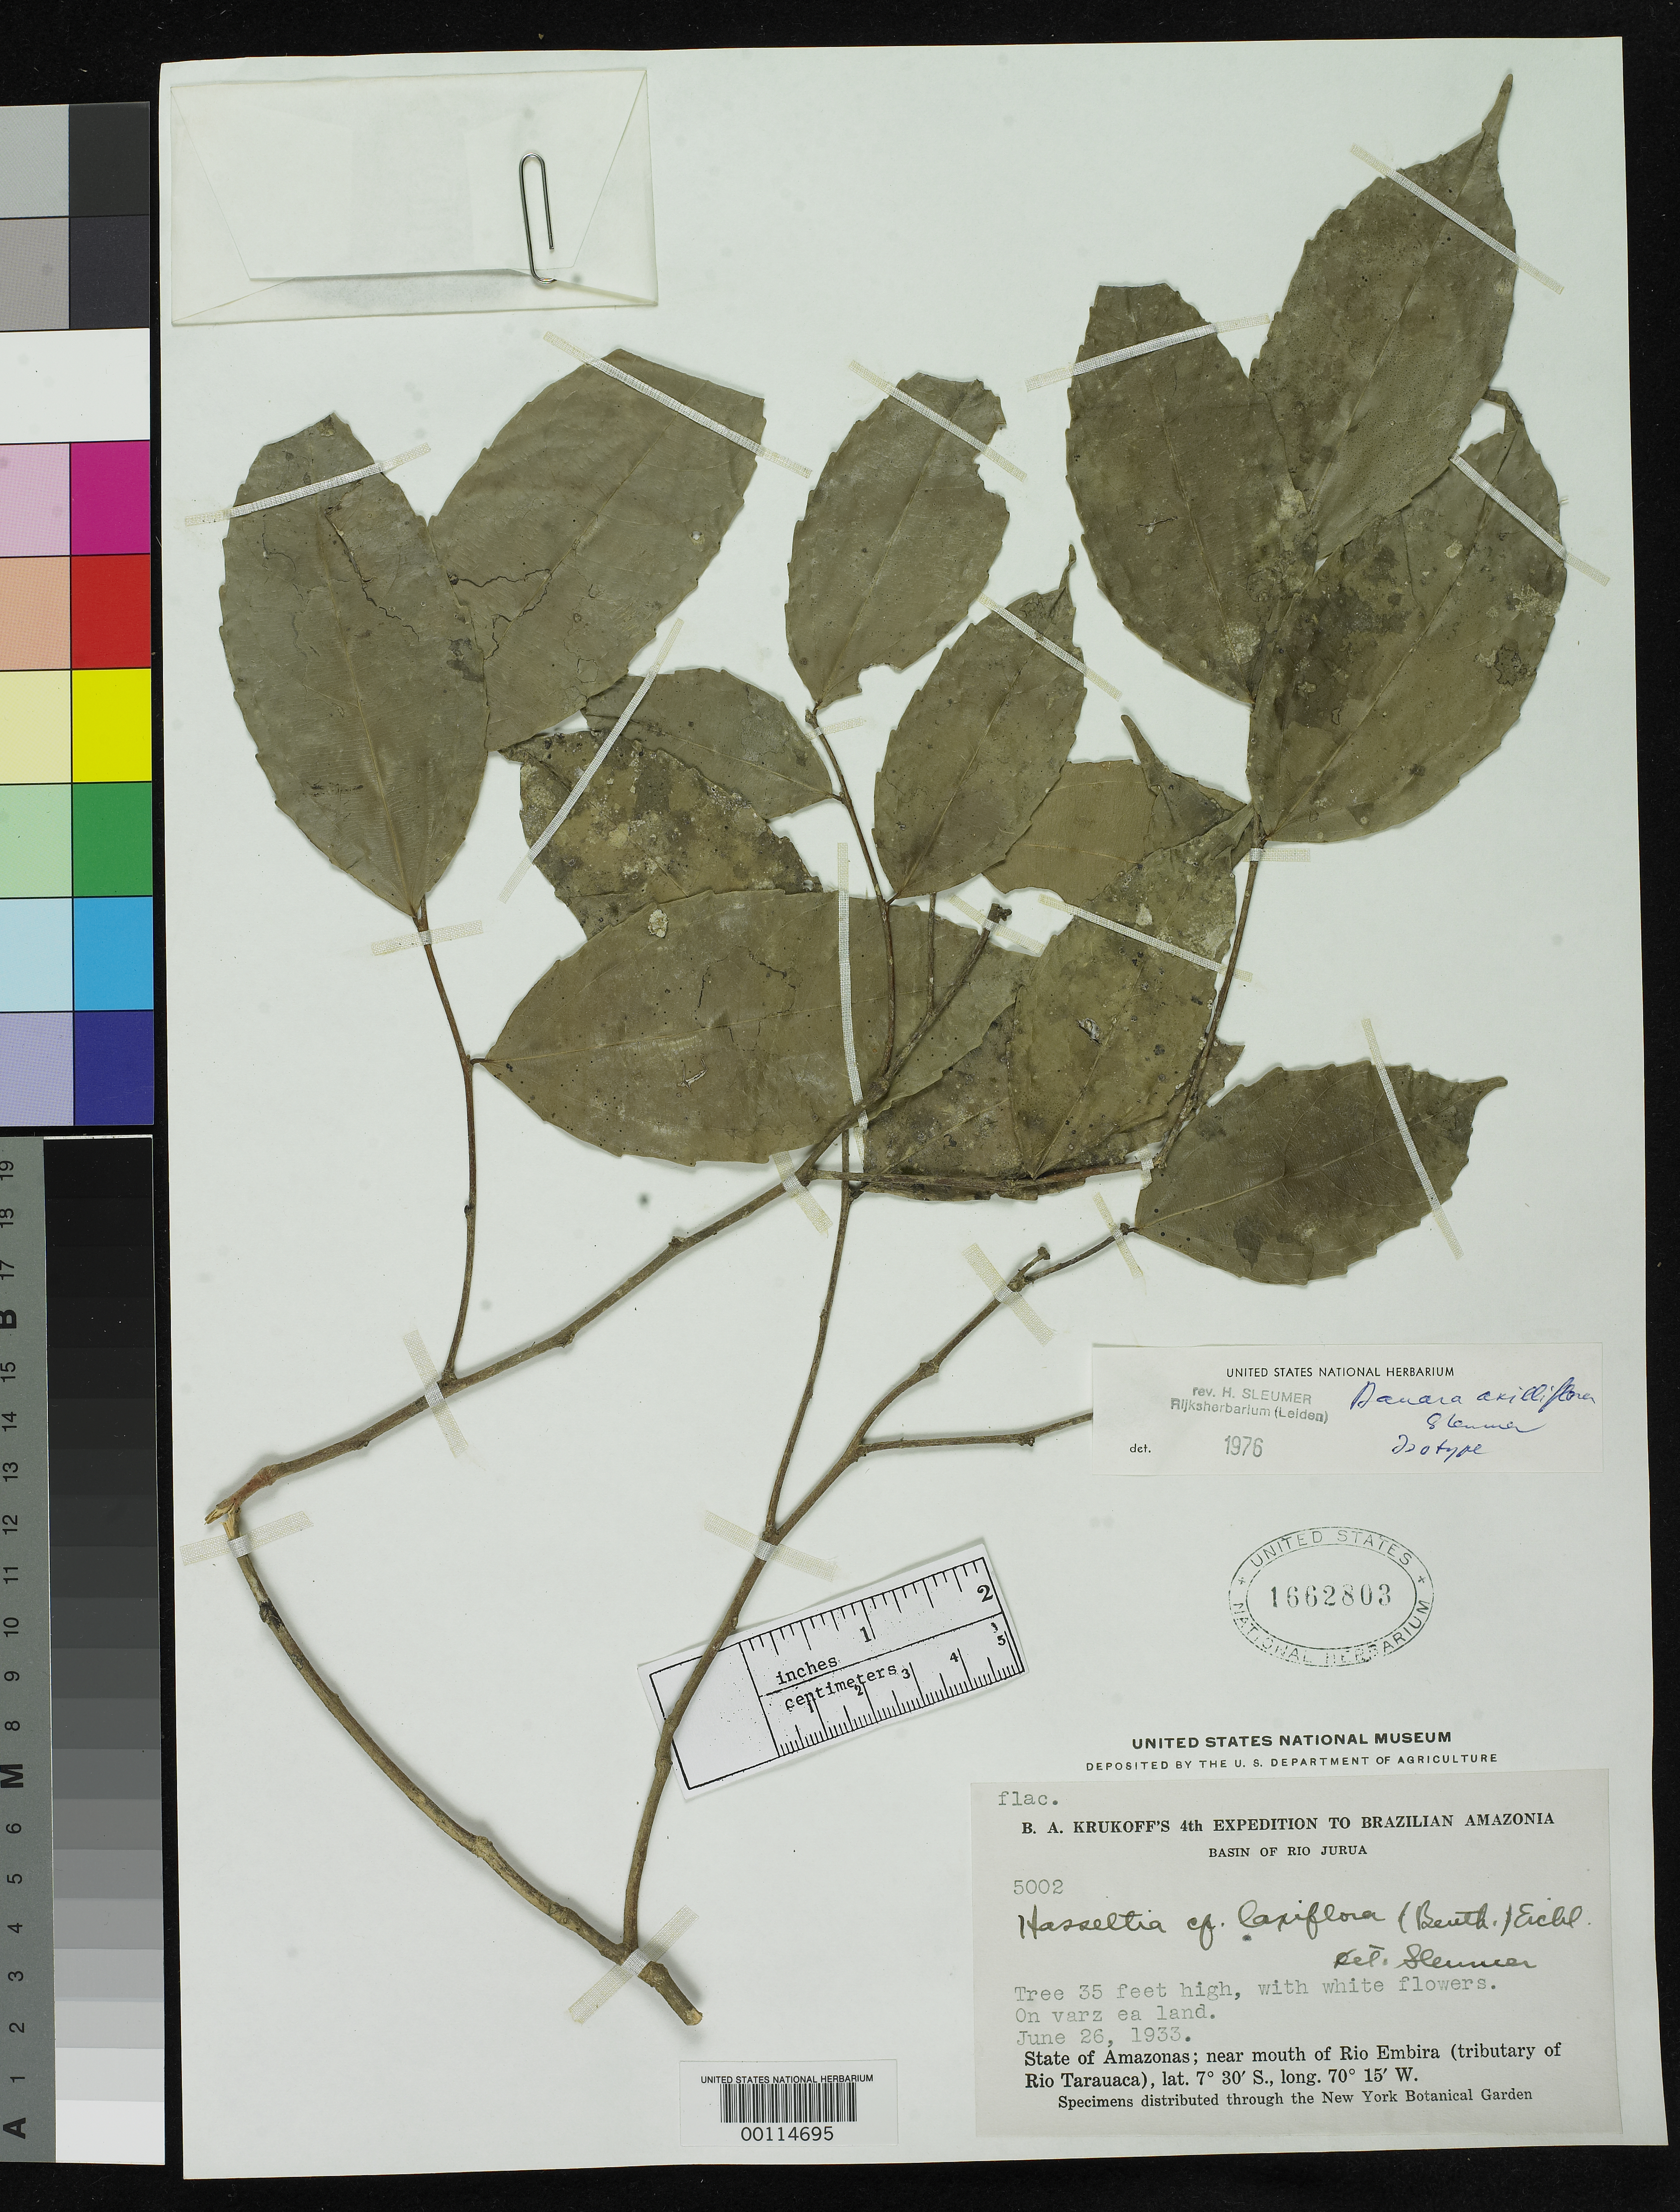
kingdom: Plantae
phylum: Tracheophyta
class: Magnoliopsida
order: Malpighiales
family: Salicaceae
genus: Banara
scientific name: Banara axilliflora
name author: Sleumer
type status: Isotype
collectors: B. A. Krukoff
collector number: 5002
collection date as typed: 26 Jun 1933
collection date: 1933-06-26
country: Brazil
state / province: Amazonas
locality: Near mouth of Rio Embira.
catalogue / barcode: US 1662803